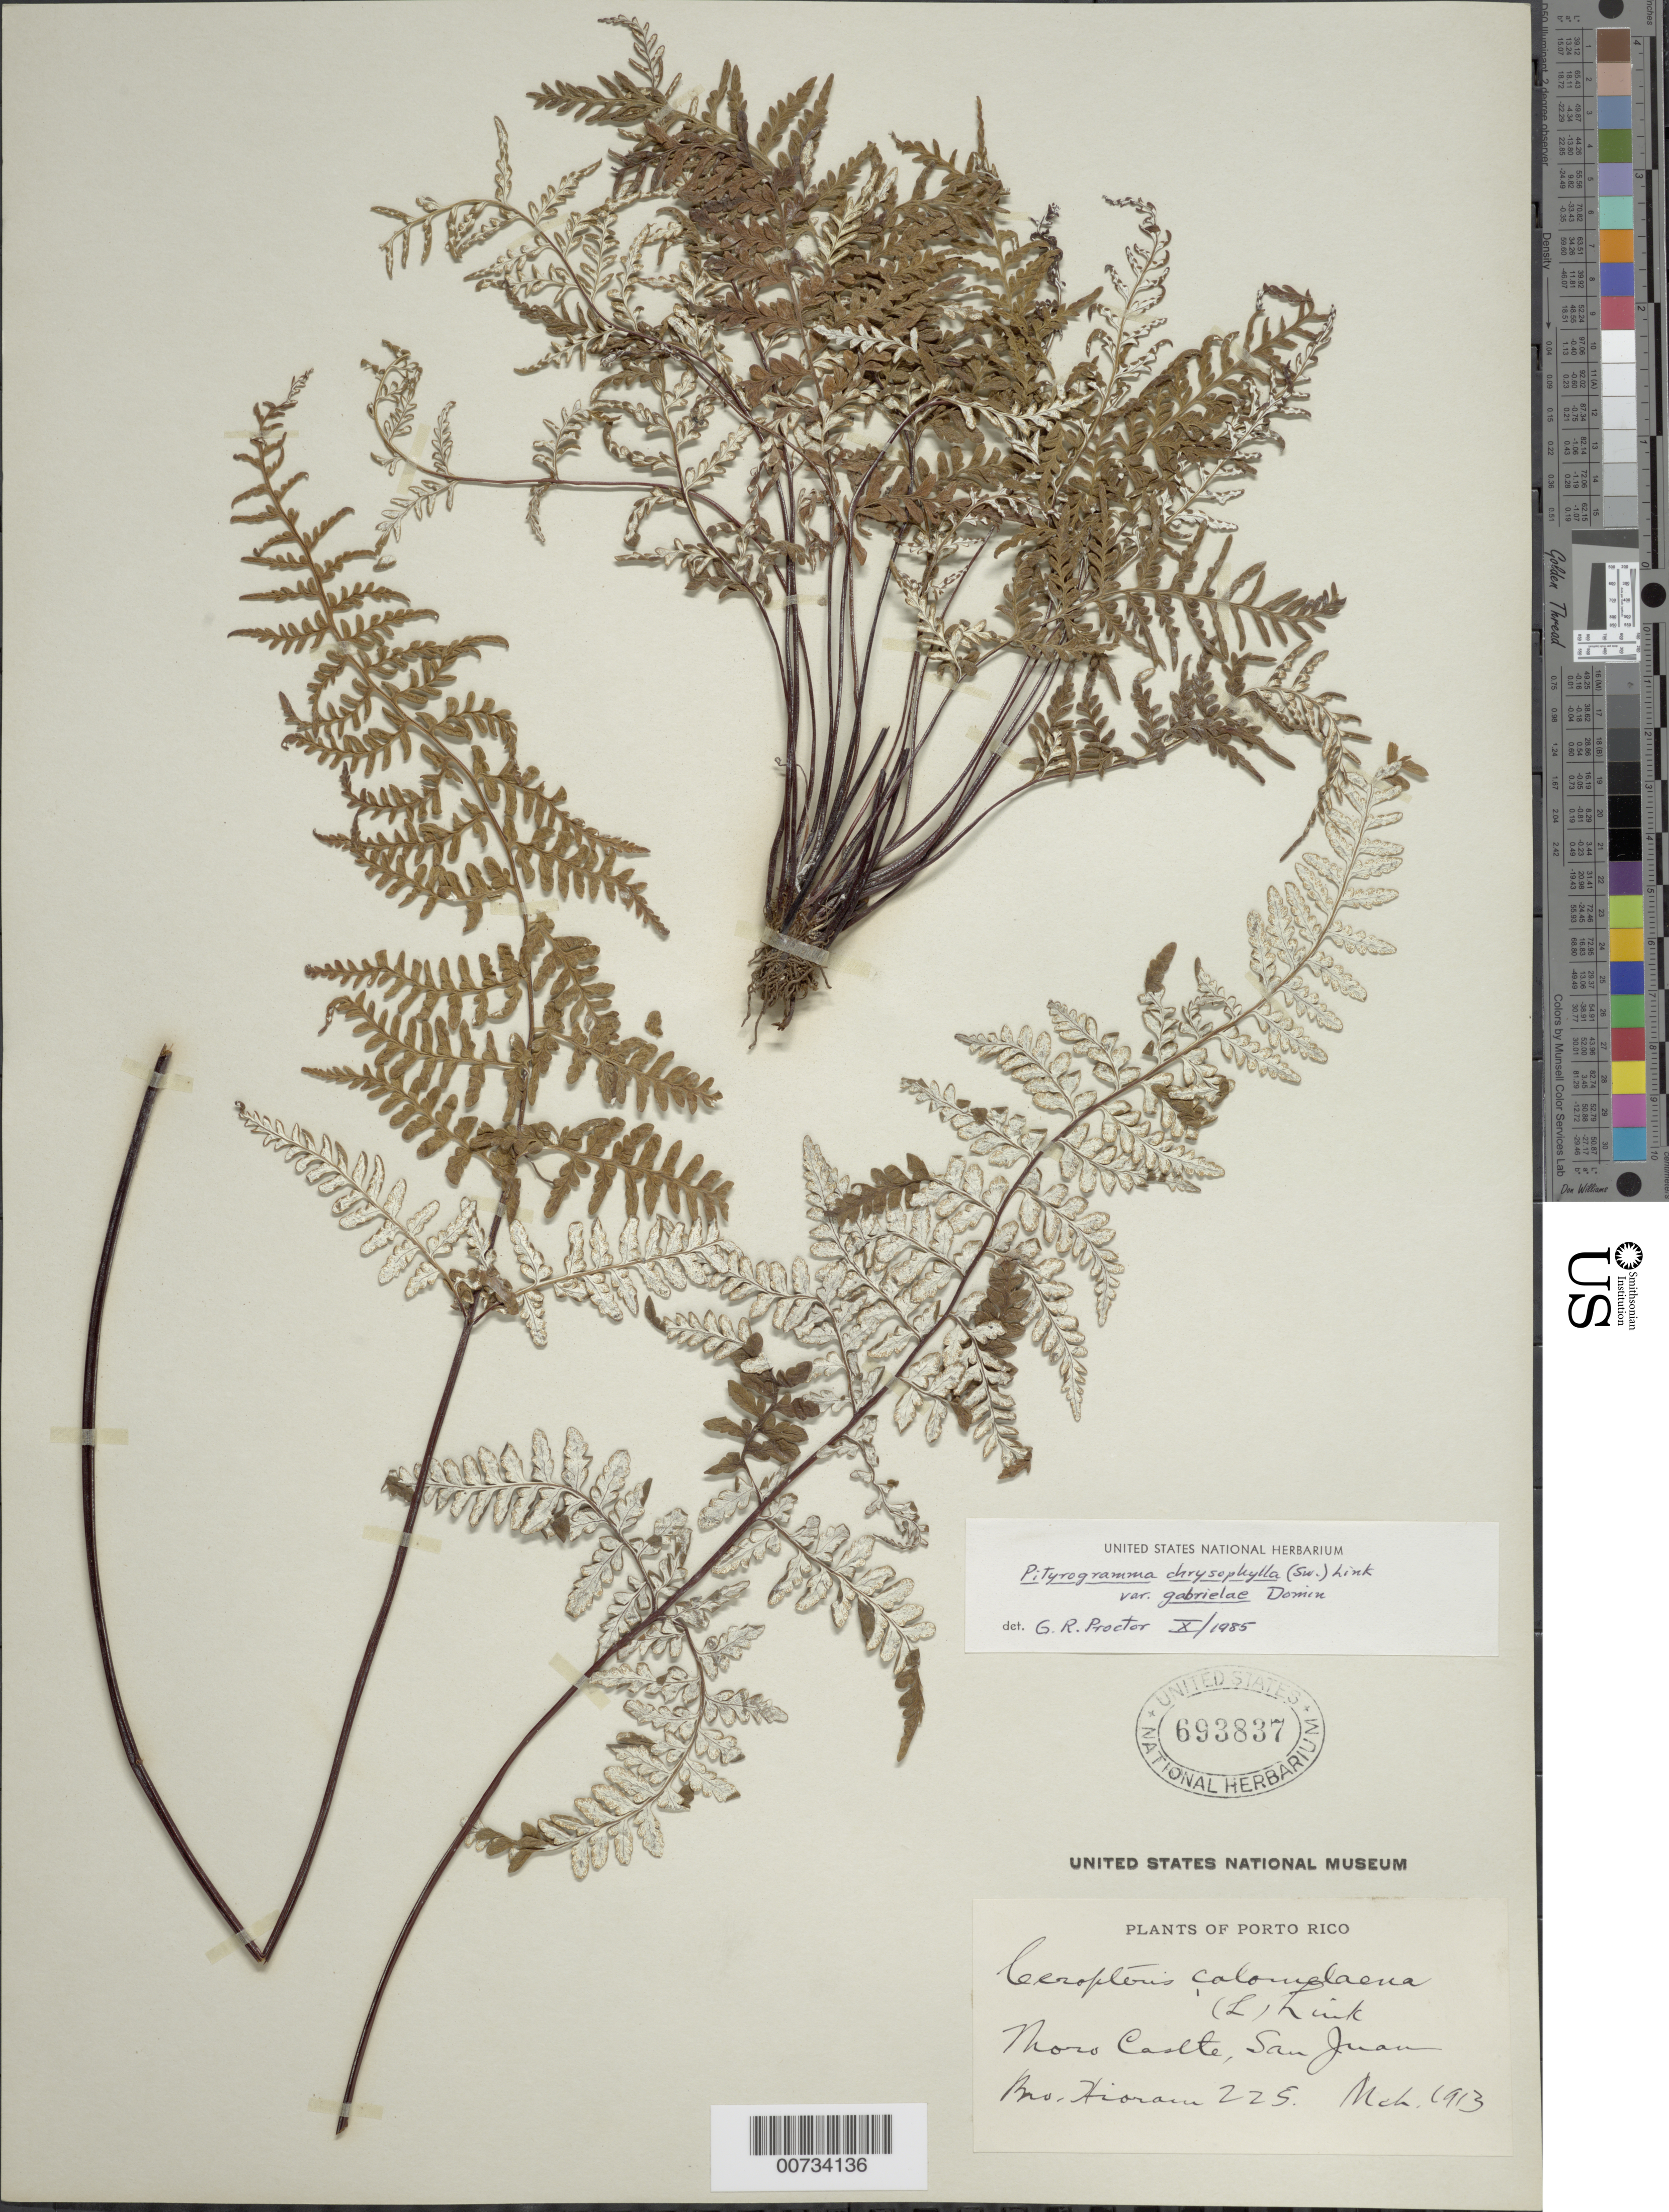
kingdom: Plantae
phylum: Tracheophyta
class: Polypodiopsida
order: Polypodiales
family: Pteridaceae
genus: Pityrogramma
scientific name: Pityrogramma chrysophylla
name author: (Sw.) Link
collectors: Bro. Hioram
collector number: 225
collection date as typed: Mar 1913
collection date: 1913-03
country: Puerto Rico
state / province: San Juan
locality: Moro Castle, San Juan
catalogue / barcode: US 693837